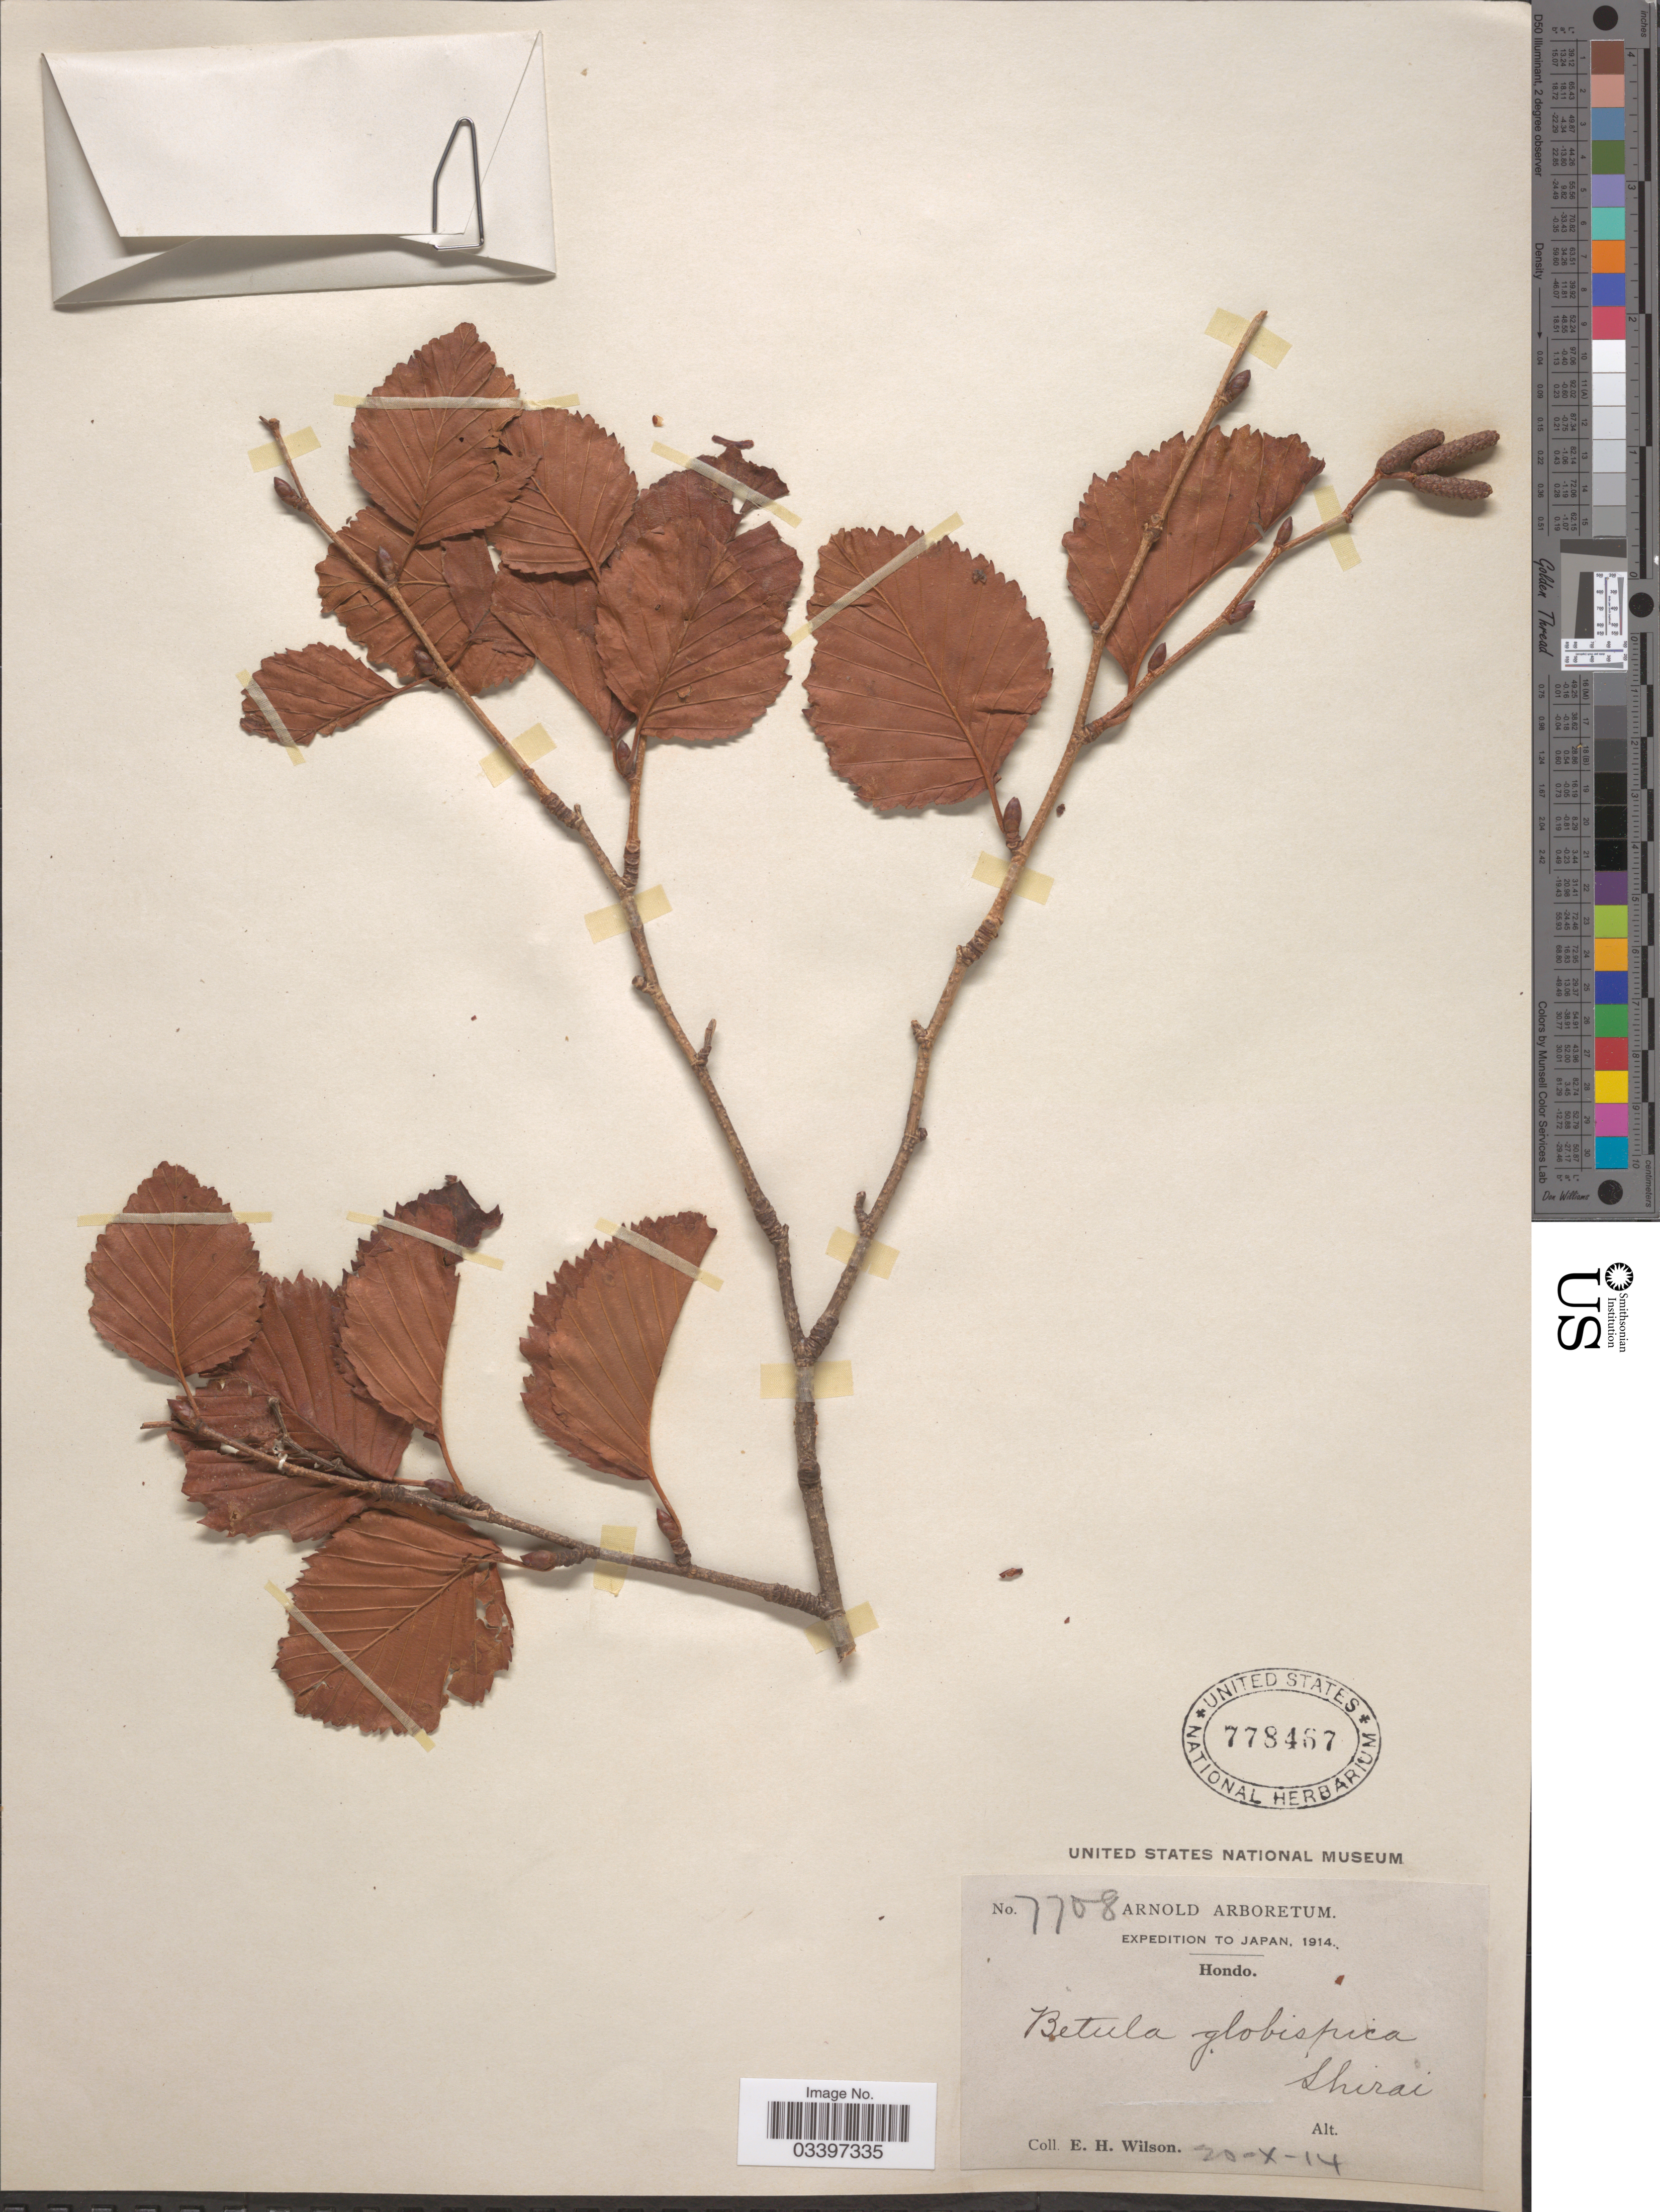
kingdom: Plantae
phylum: Tracheophyta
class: Magnoliopsida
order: Fagales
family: Betulaceae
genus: Betula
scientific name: Betula globispica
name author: Shirai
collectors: E. Wilson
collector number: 7708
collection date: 1914-10-20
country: Japan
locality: Hondo.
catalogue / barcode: US 778467